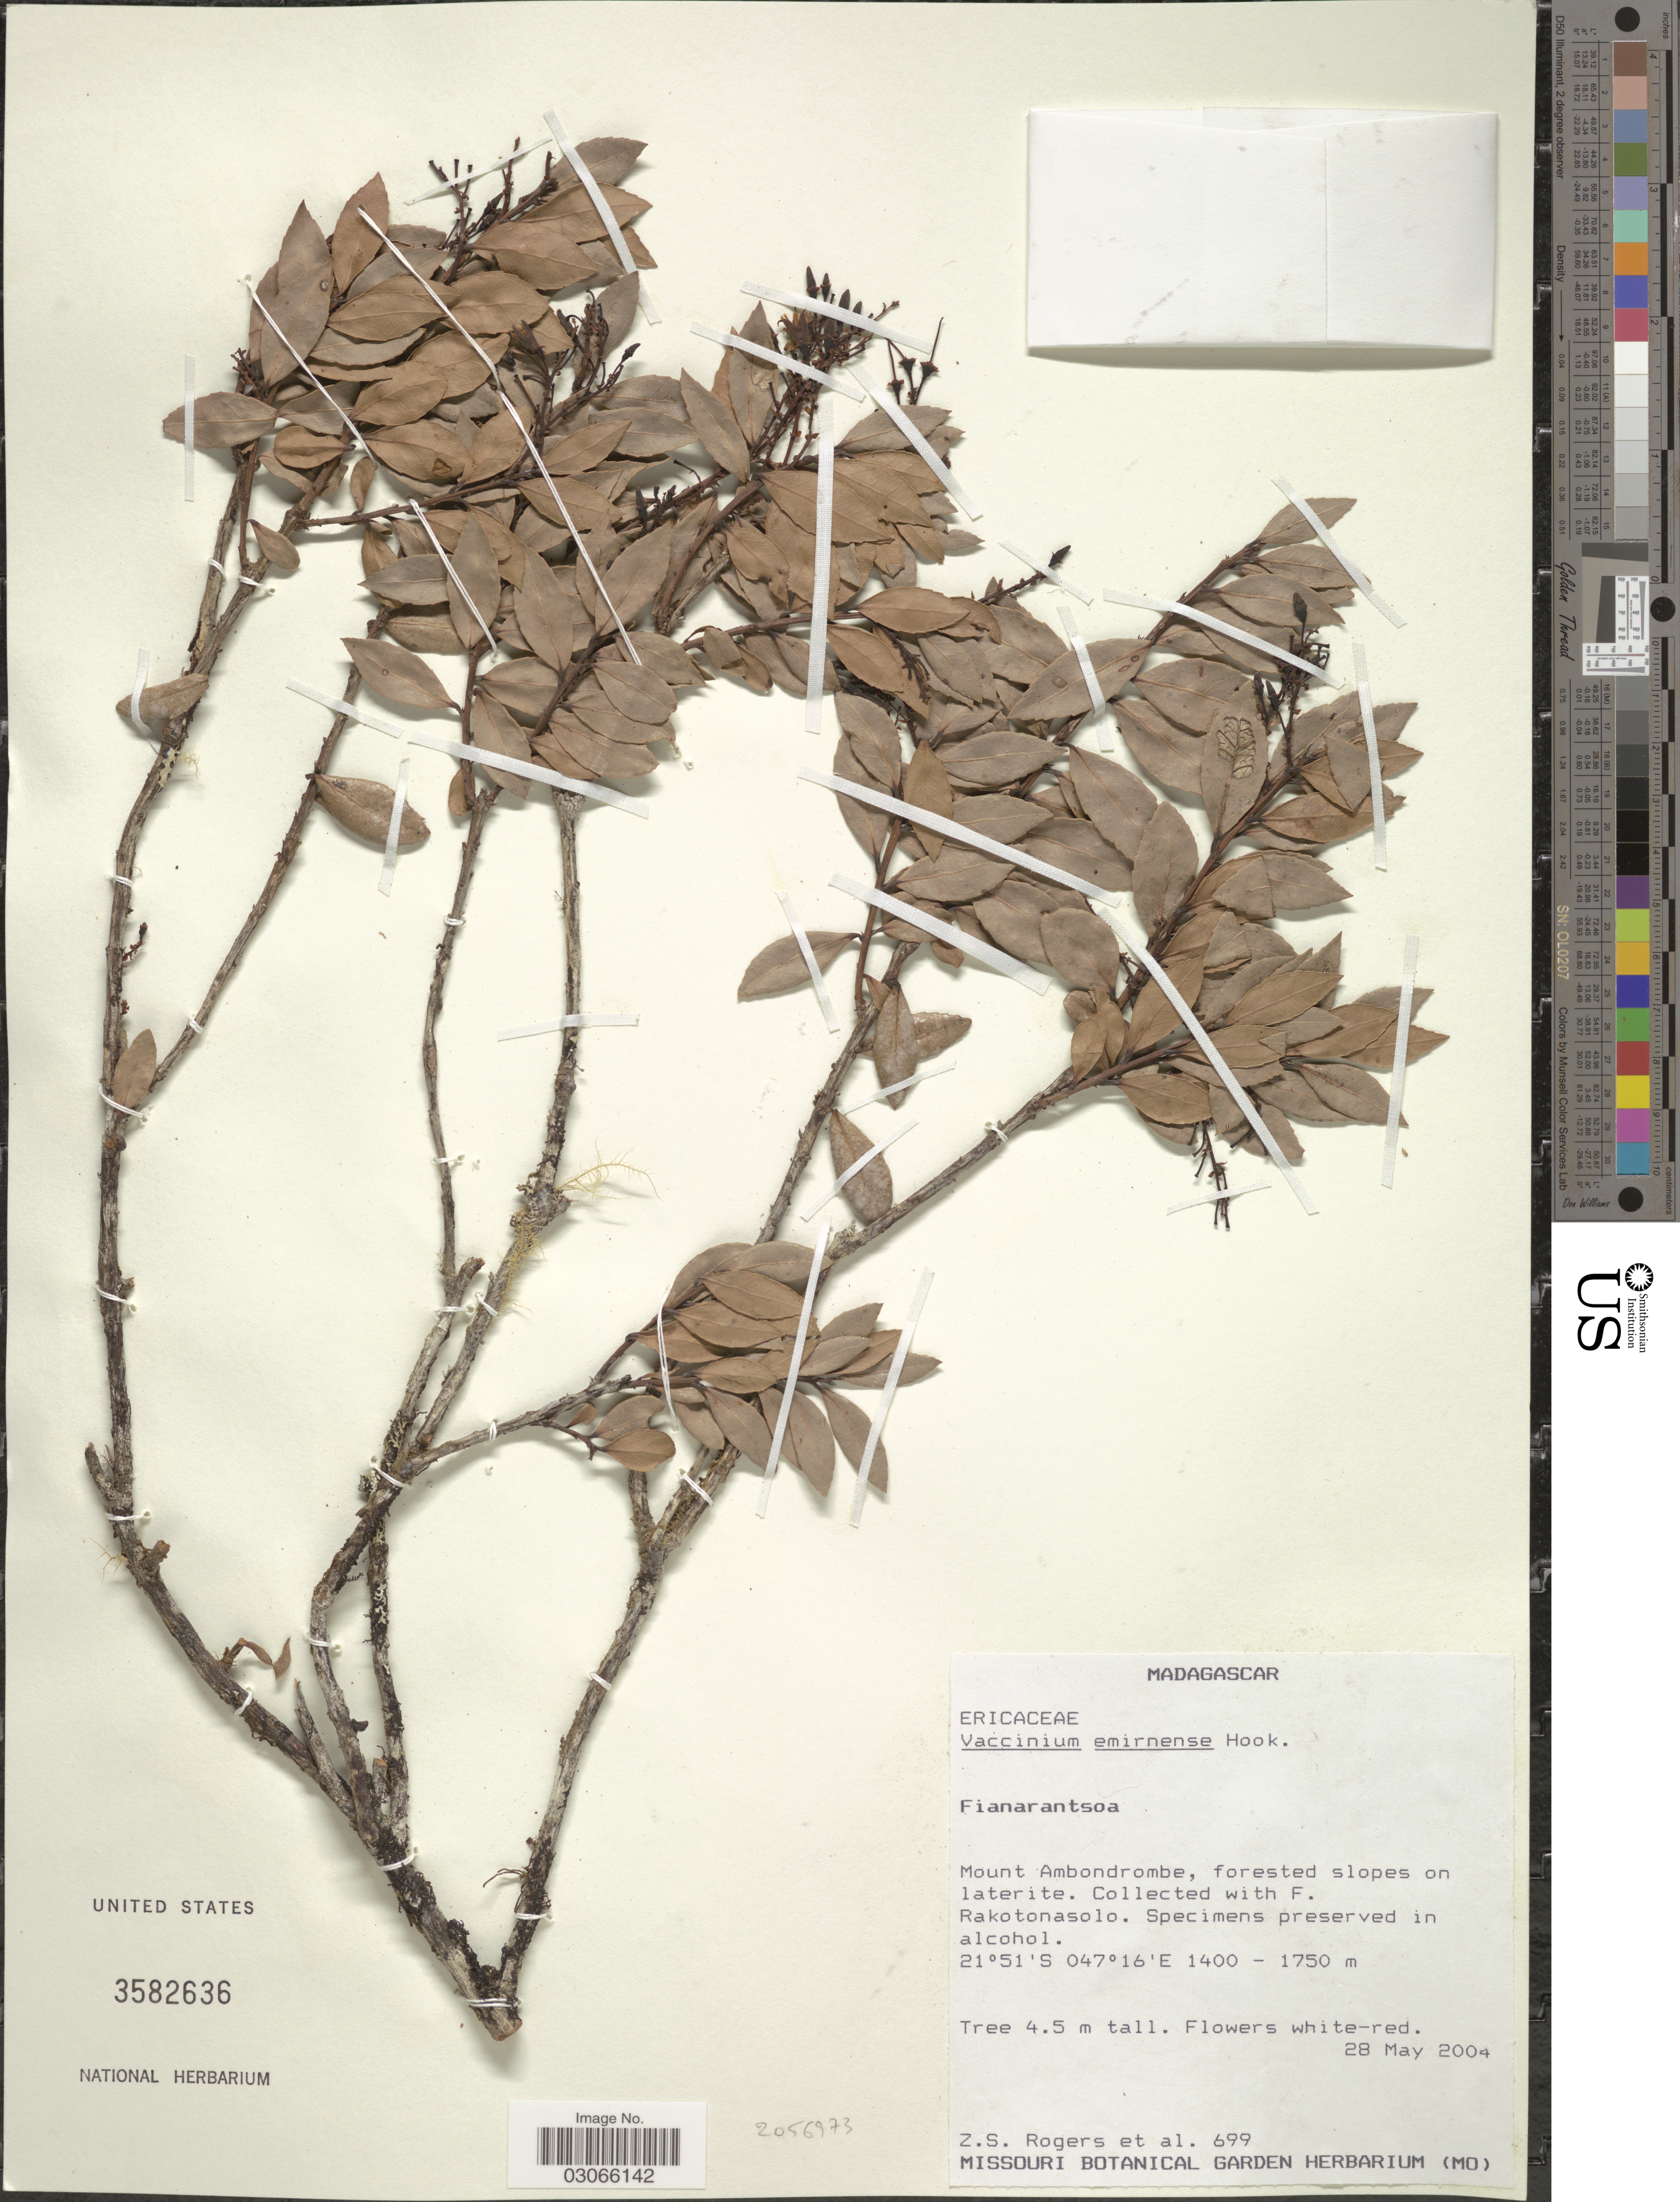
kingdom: Plantae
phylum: Tracheophyta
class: Magnoliopsida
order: Ericales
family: Ericaceae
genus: Vaccinium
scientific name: Vaccinium emirnense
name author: Hook.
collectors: Z. S. Rogers & F. Rakotonasolo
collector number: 699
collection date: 2004-05-28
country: Madagascar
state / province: Haute Matsiatra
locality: Mount Ambondrombe, forested slopes on laterite.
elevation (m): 1400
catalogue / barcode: US 3582636